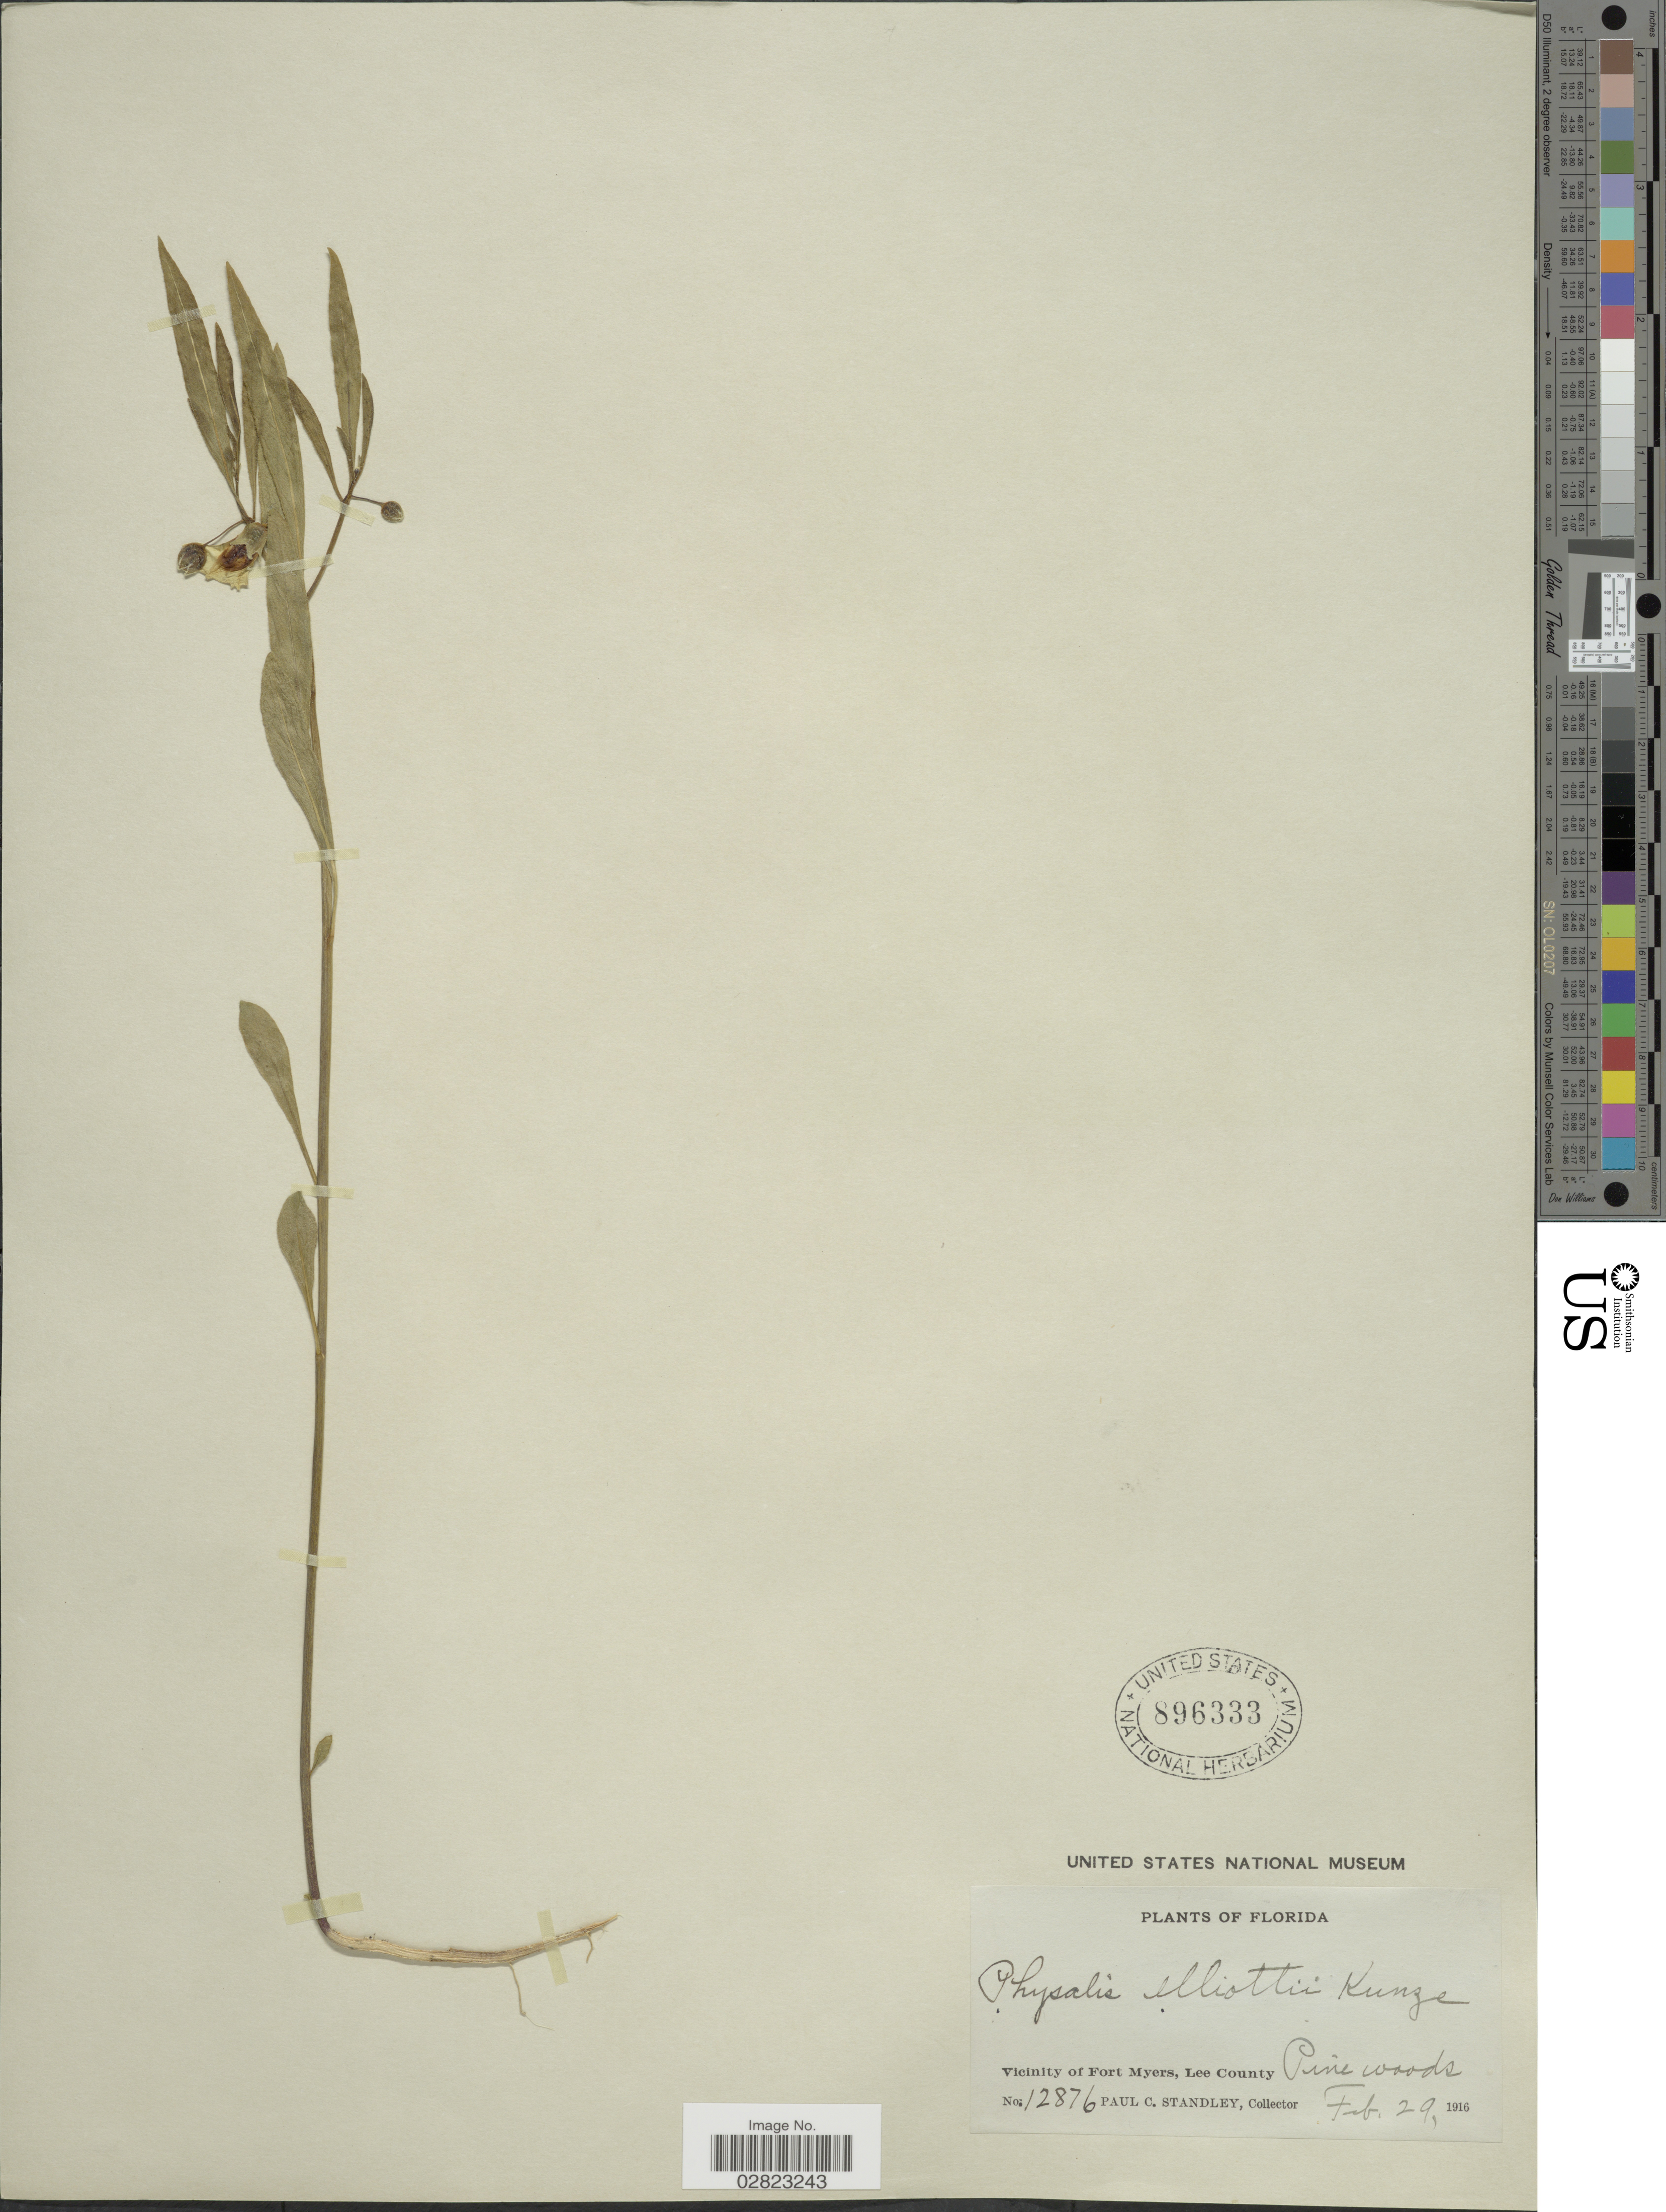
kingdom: Plantae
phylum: Tracheophyta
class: Magnoliopsida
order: Solanales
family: Solanaceae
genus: Physalis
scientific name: Physalis elliottii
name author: Kunze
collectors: P. C. Standley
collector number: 12876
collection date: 1916-02-29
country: United States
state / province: Florida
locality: Vicinity of Fort Myers, Lee County. Pine woods.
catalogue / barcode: US 896333